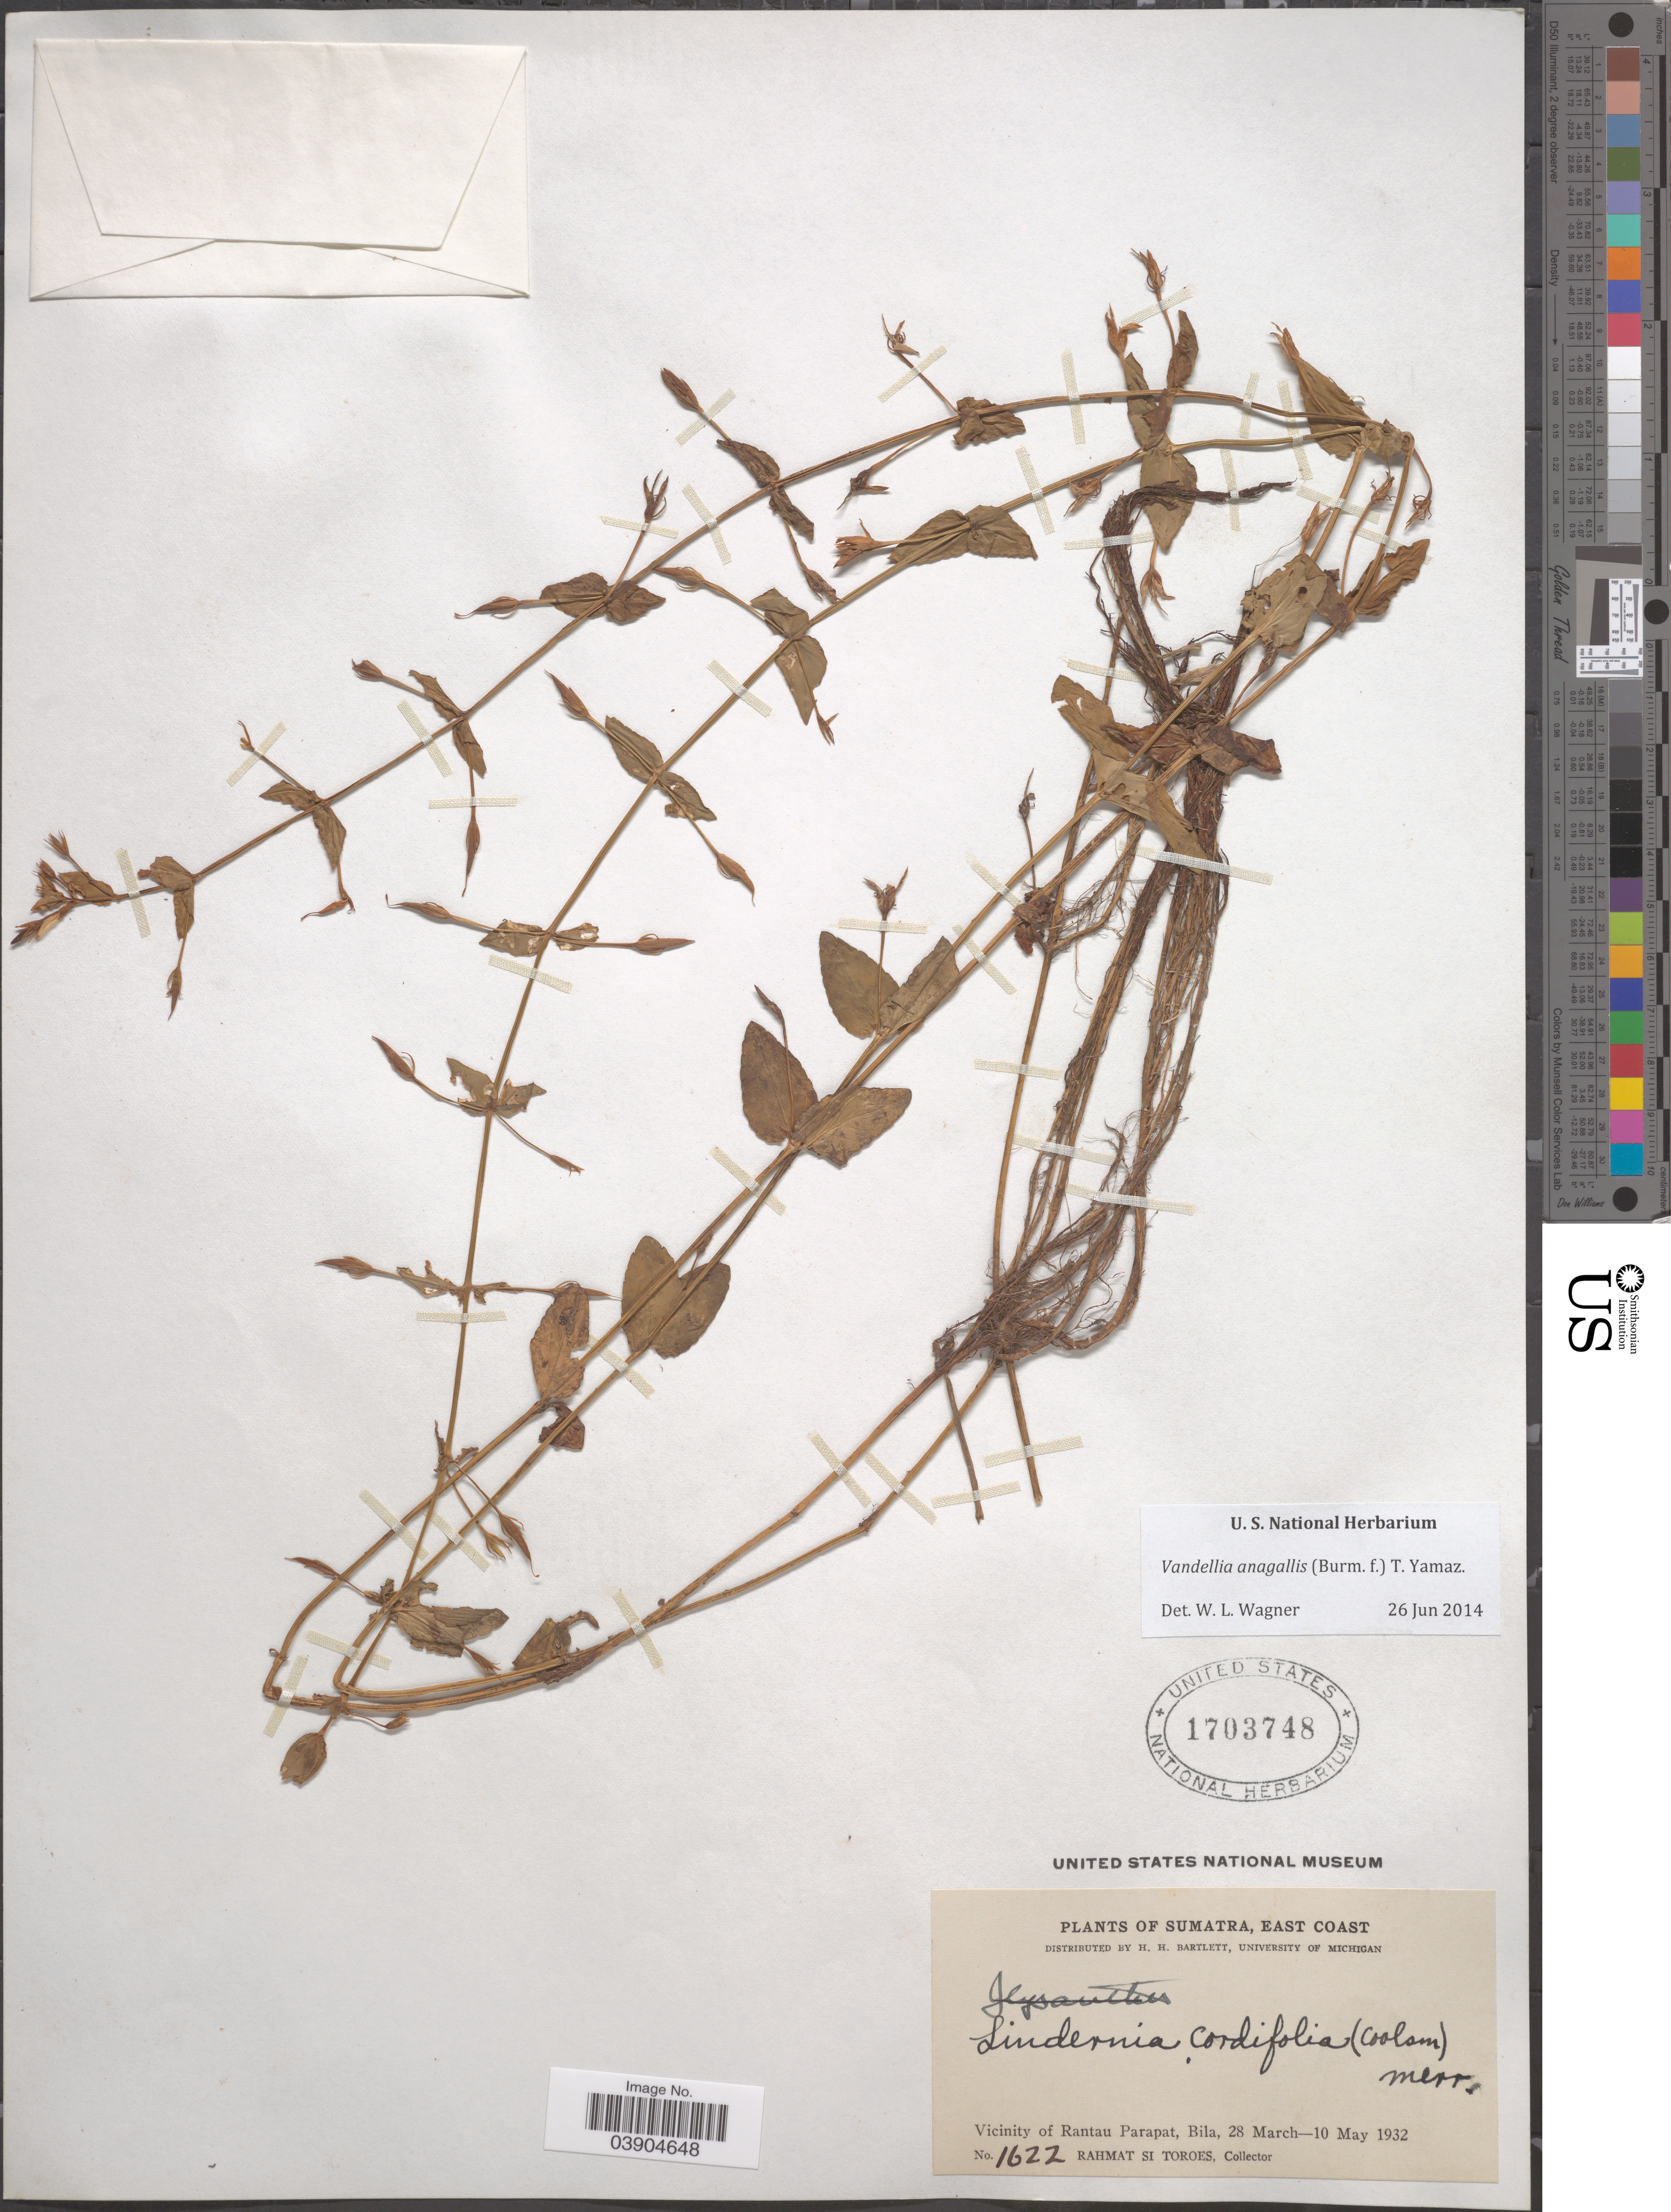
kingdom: Plantae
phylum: Tracheophyta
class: Magnoliopsida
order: Lamiales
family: Linderniaceae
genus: Lindernia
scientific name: Lindernia anagallis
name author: (Burm. f.) Pennell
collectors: Rahmat Si Boeea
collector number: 1622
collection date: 1932-03-28/1932-05-10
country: Indonesia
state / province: Sumatra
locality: East Coast. Vicinity of Rantau Parapat, Bila.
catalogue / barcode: US 1703748